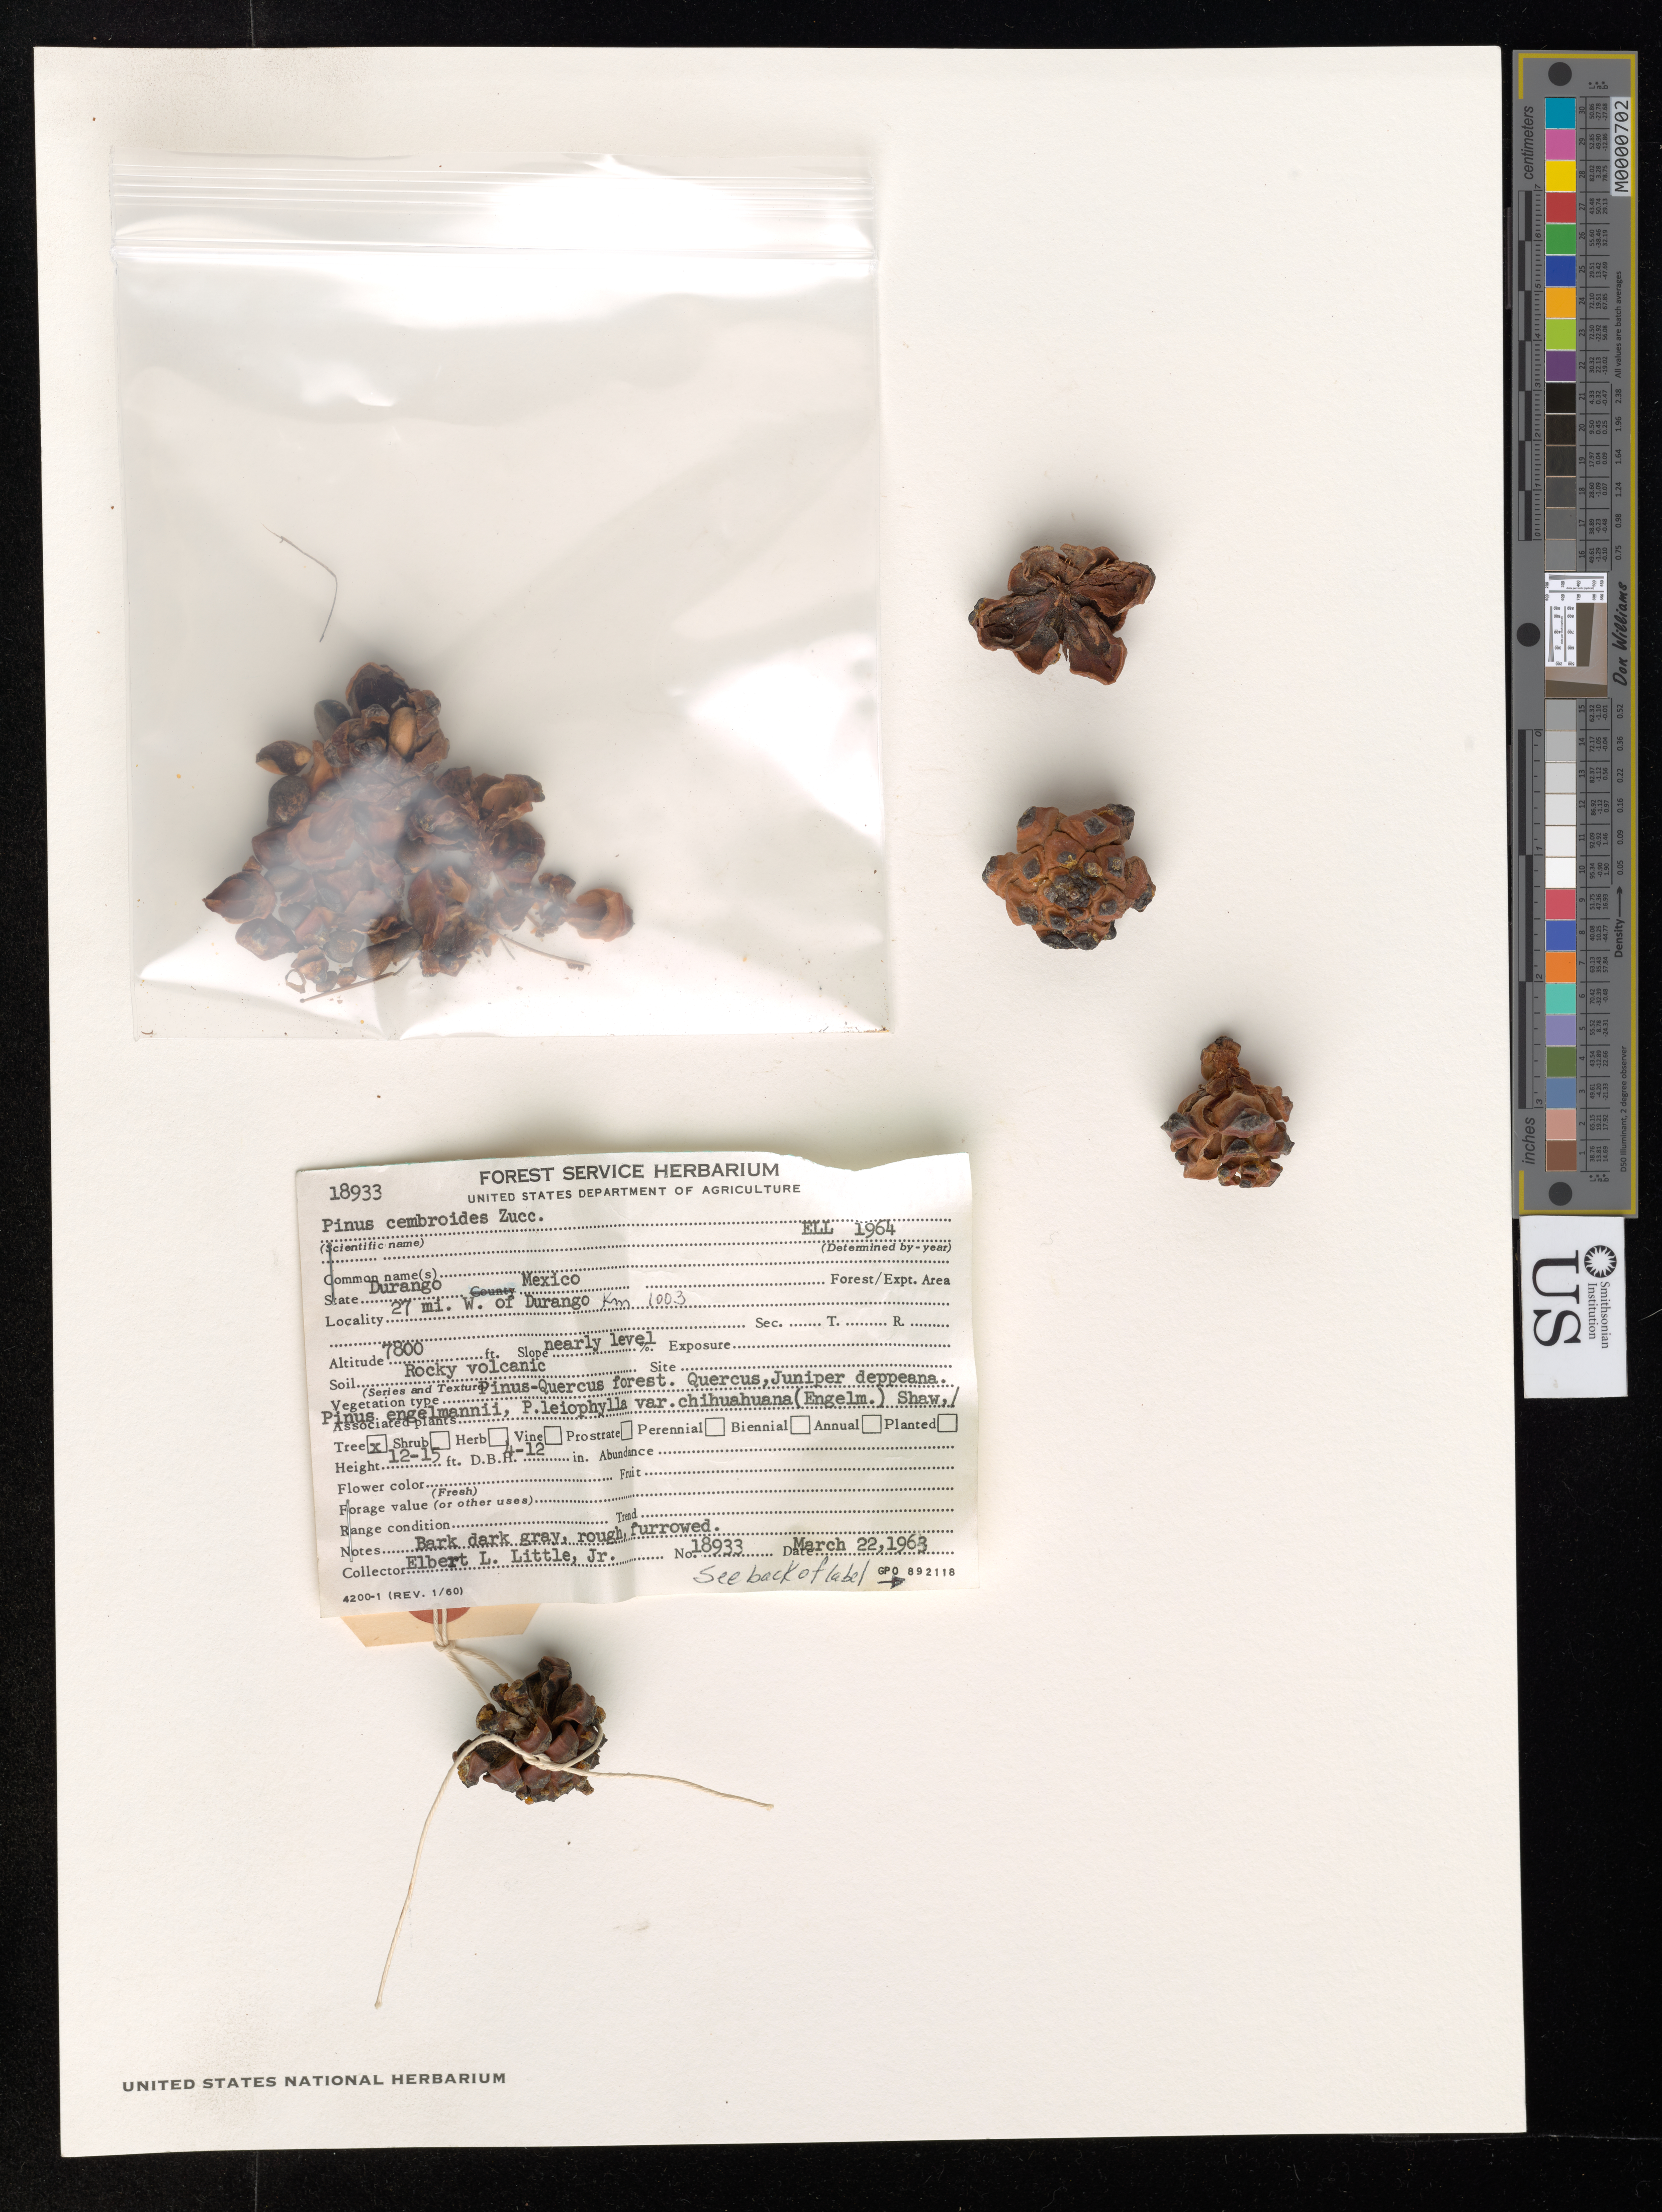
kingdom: Plantae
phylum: Tracheophyta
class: Pinopsida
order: Pinales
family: Pinaceae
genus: Pinus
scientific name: Pinus cembroides subsp. cembroides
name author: Zucc.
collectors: E. L. Little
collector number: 18933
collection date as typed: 22 Mar 1963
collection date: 1963-03-22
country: Mexico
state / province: Durango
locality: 27 mi. W of Durango, Km. 1003.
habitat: Pinus-Quercus forest. Soil rocky volcanic. Slope nearly level. Quercus, Juniper deppeana, Pinus engelmannii, P. leiophylla var chihuahuana (Engelm.) Shaw.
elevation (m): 2377